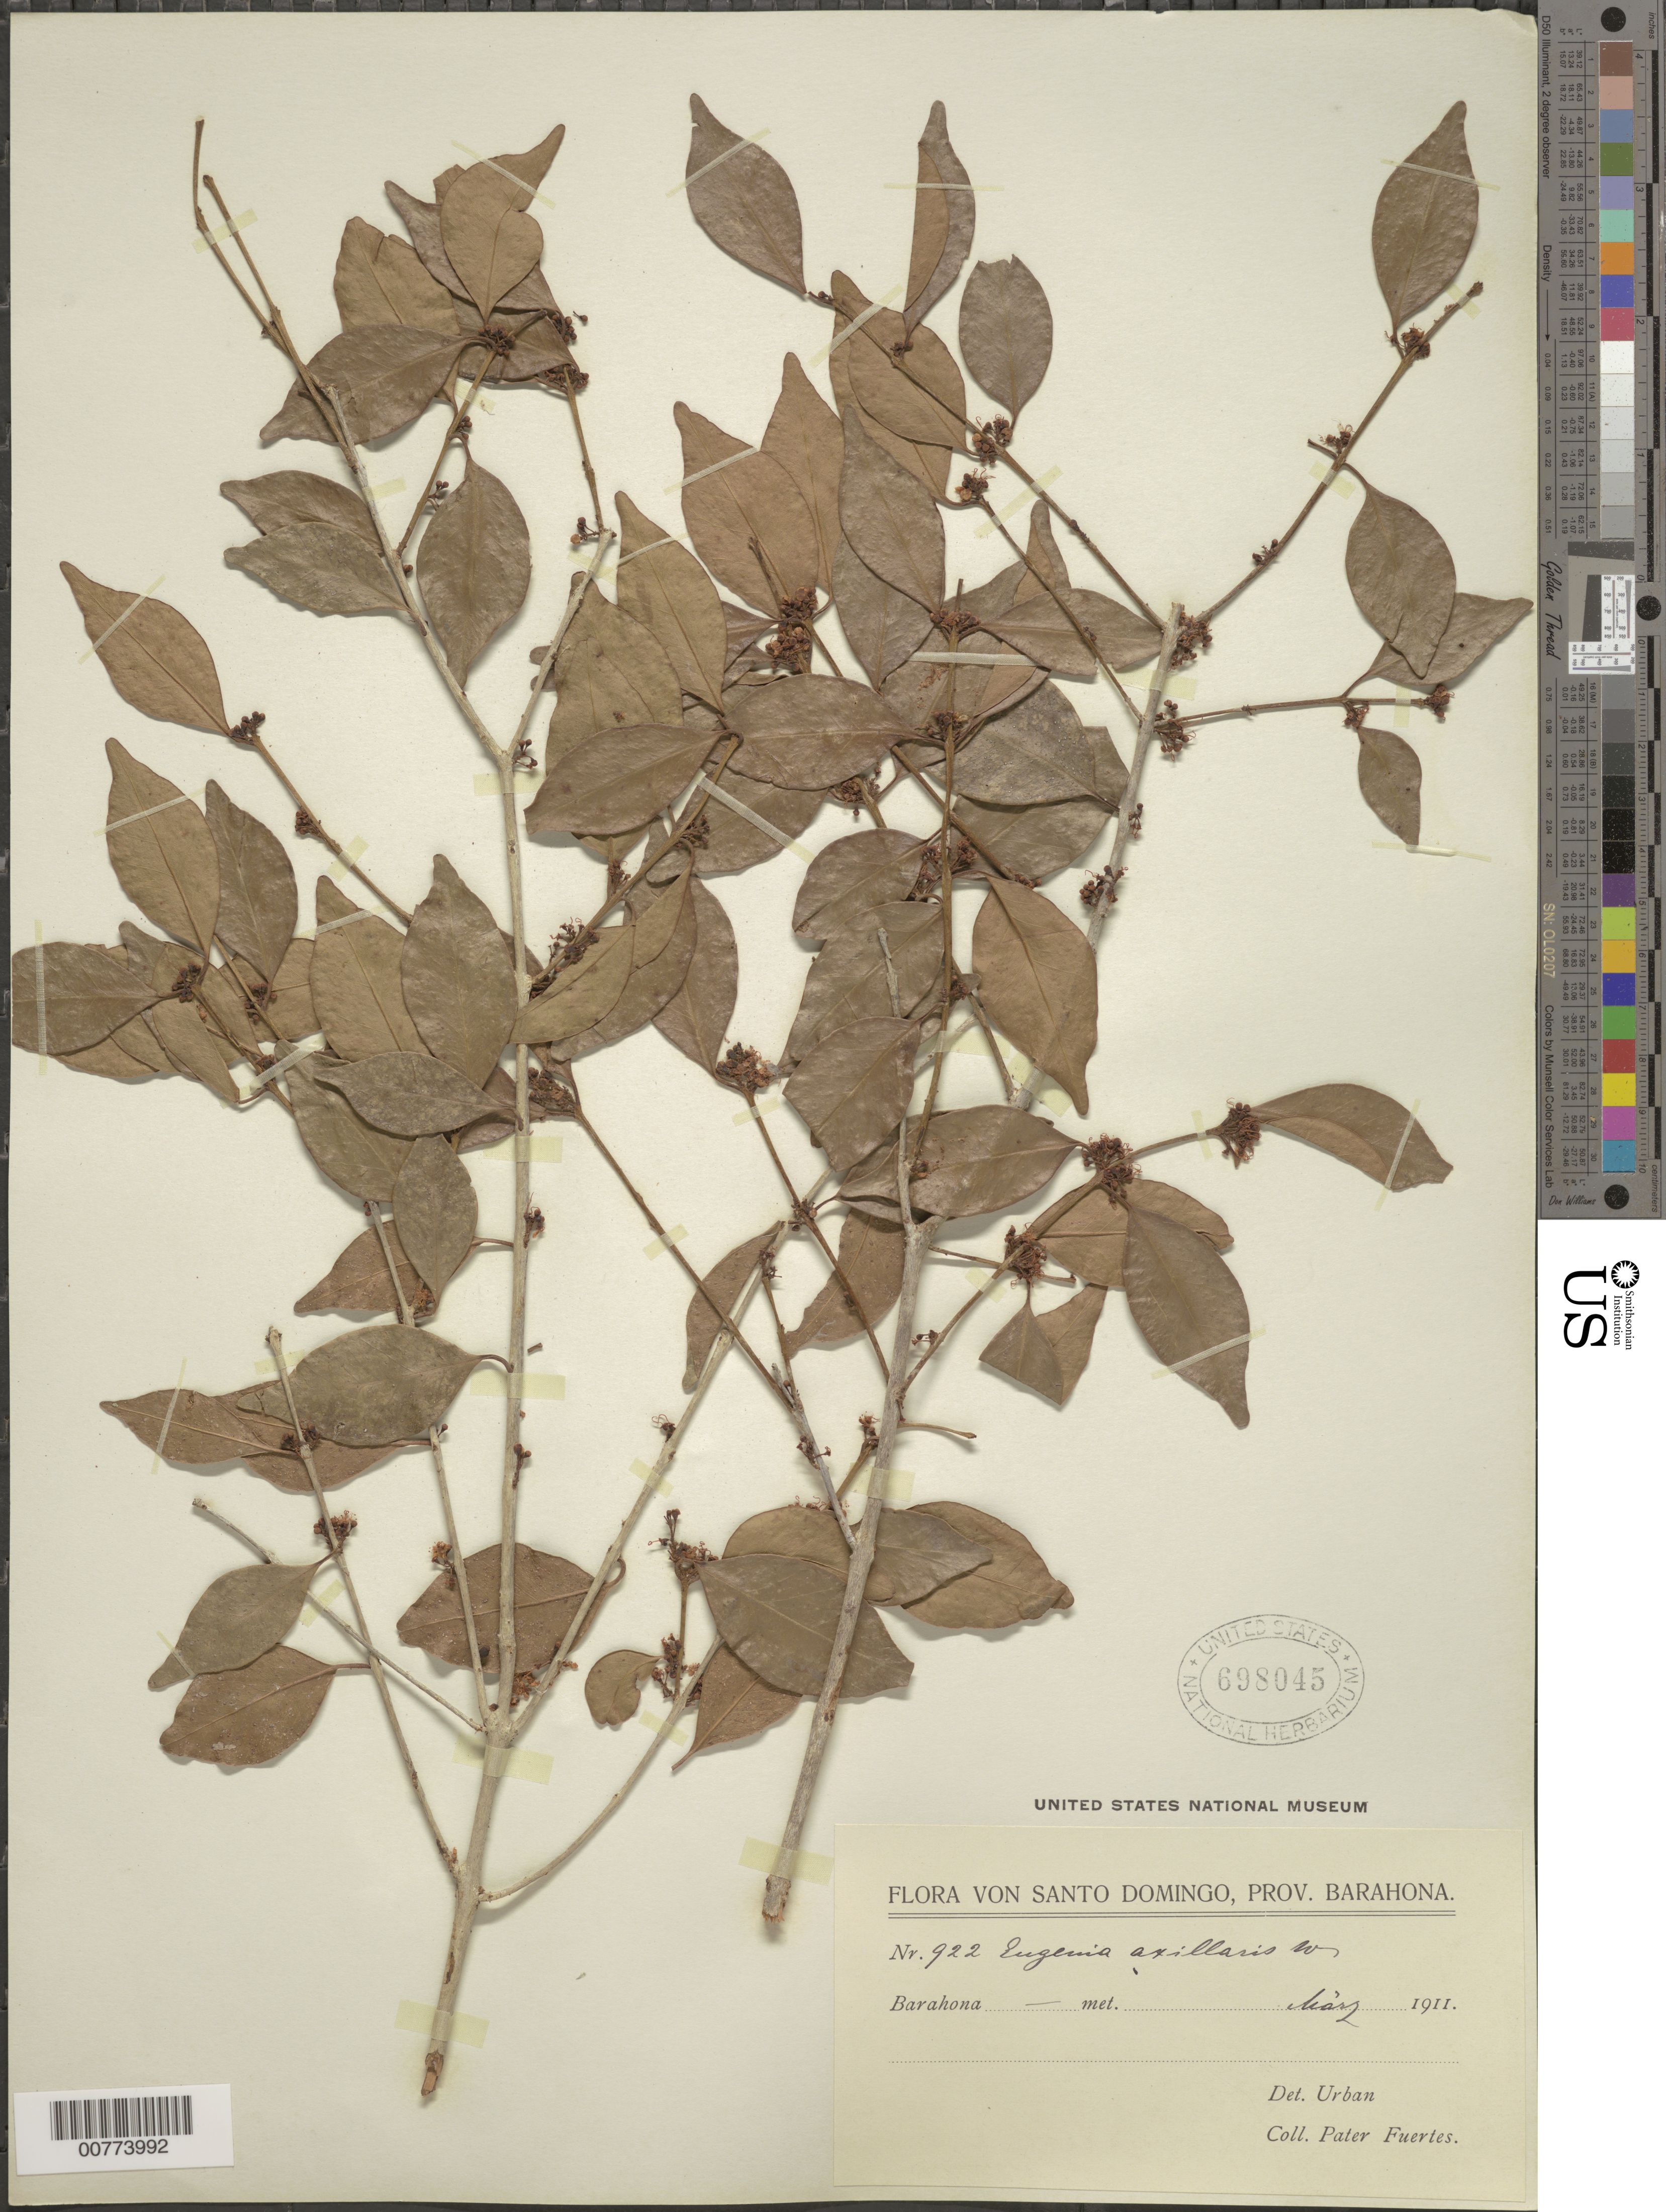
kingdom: Plantae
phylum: Tracheophyta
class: Magnoliopsida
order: Myrtales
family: Myrtaceae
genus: Eugenia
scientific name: Eugenia axillaris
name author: (Sw.) Willd.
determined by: Urban, Ignatz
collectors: M. D. Fuertes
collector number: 922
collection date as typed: Mar 1911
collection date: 1911-03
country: Dominican Republic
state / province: Barahona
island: Hispaniola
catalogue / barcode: US 698045